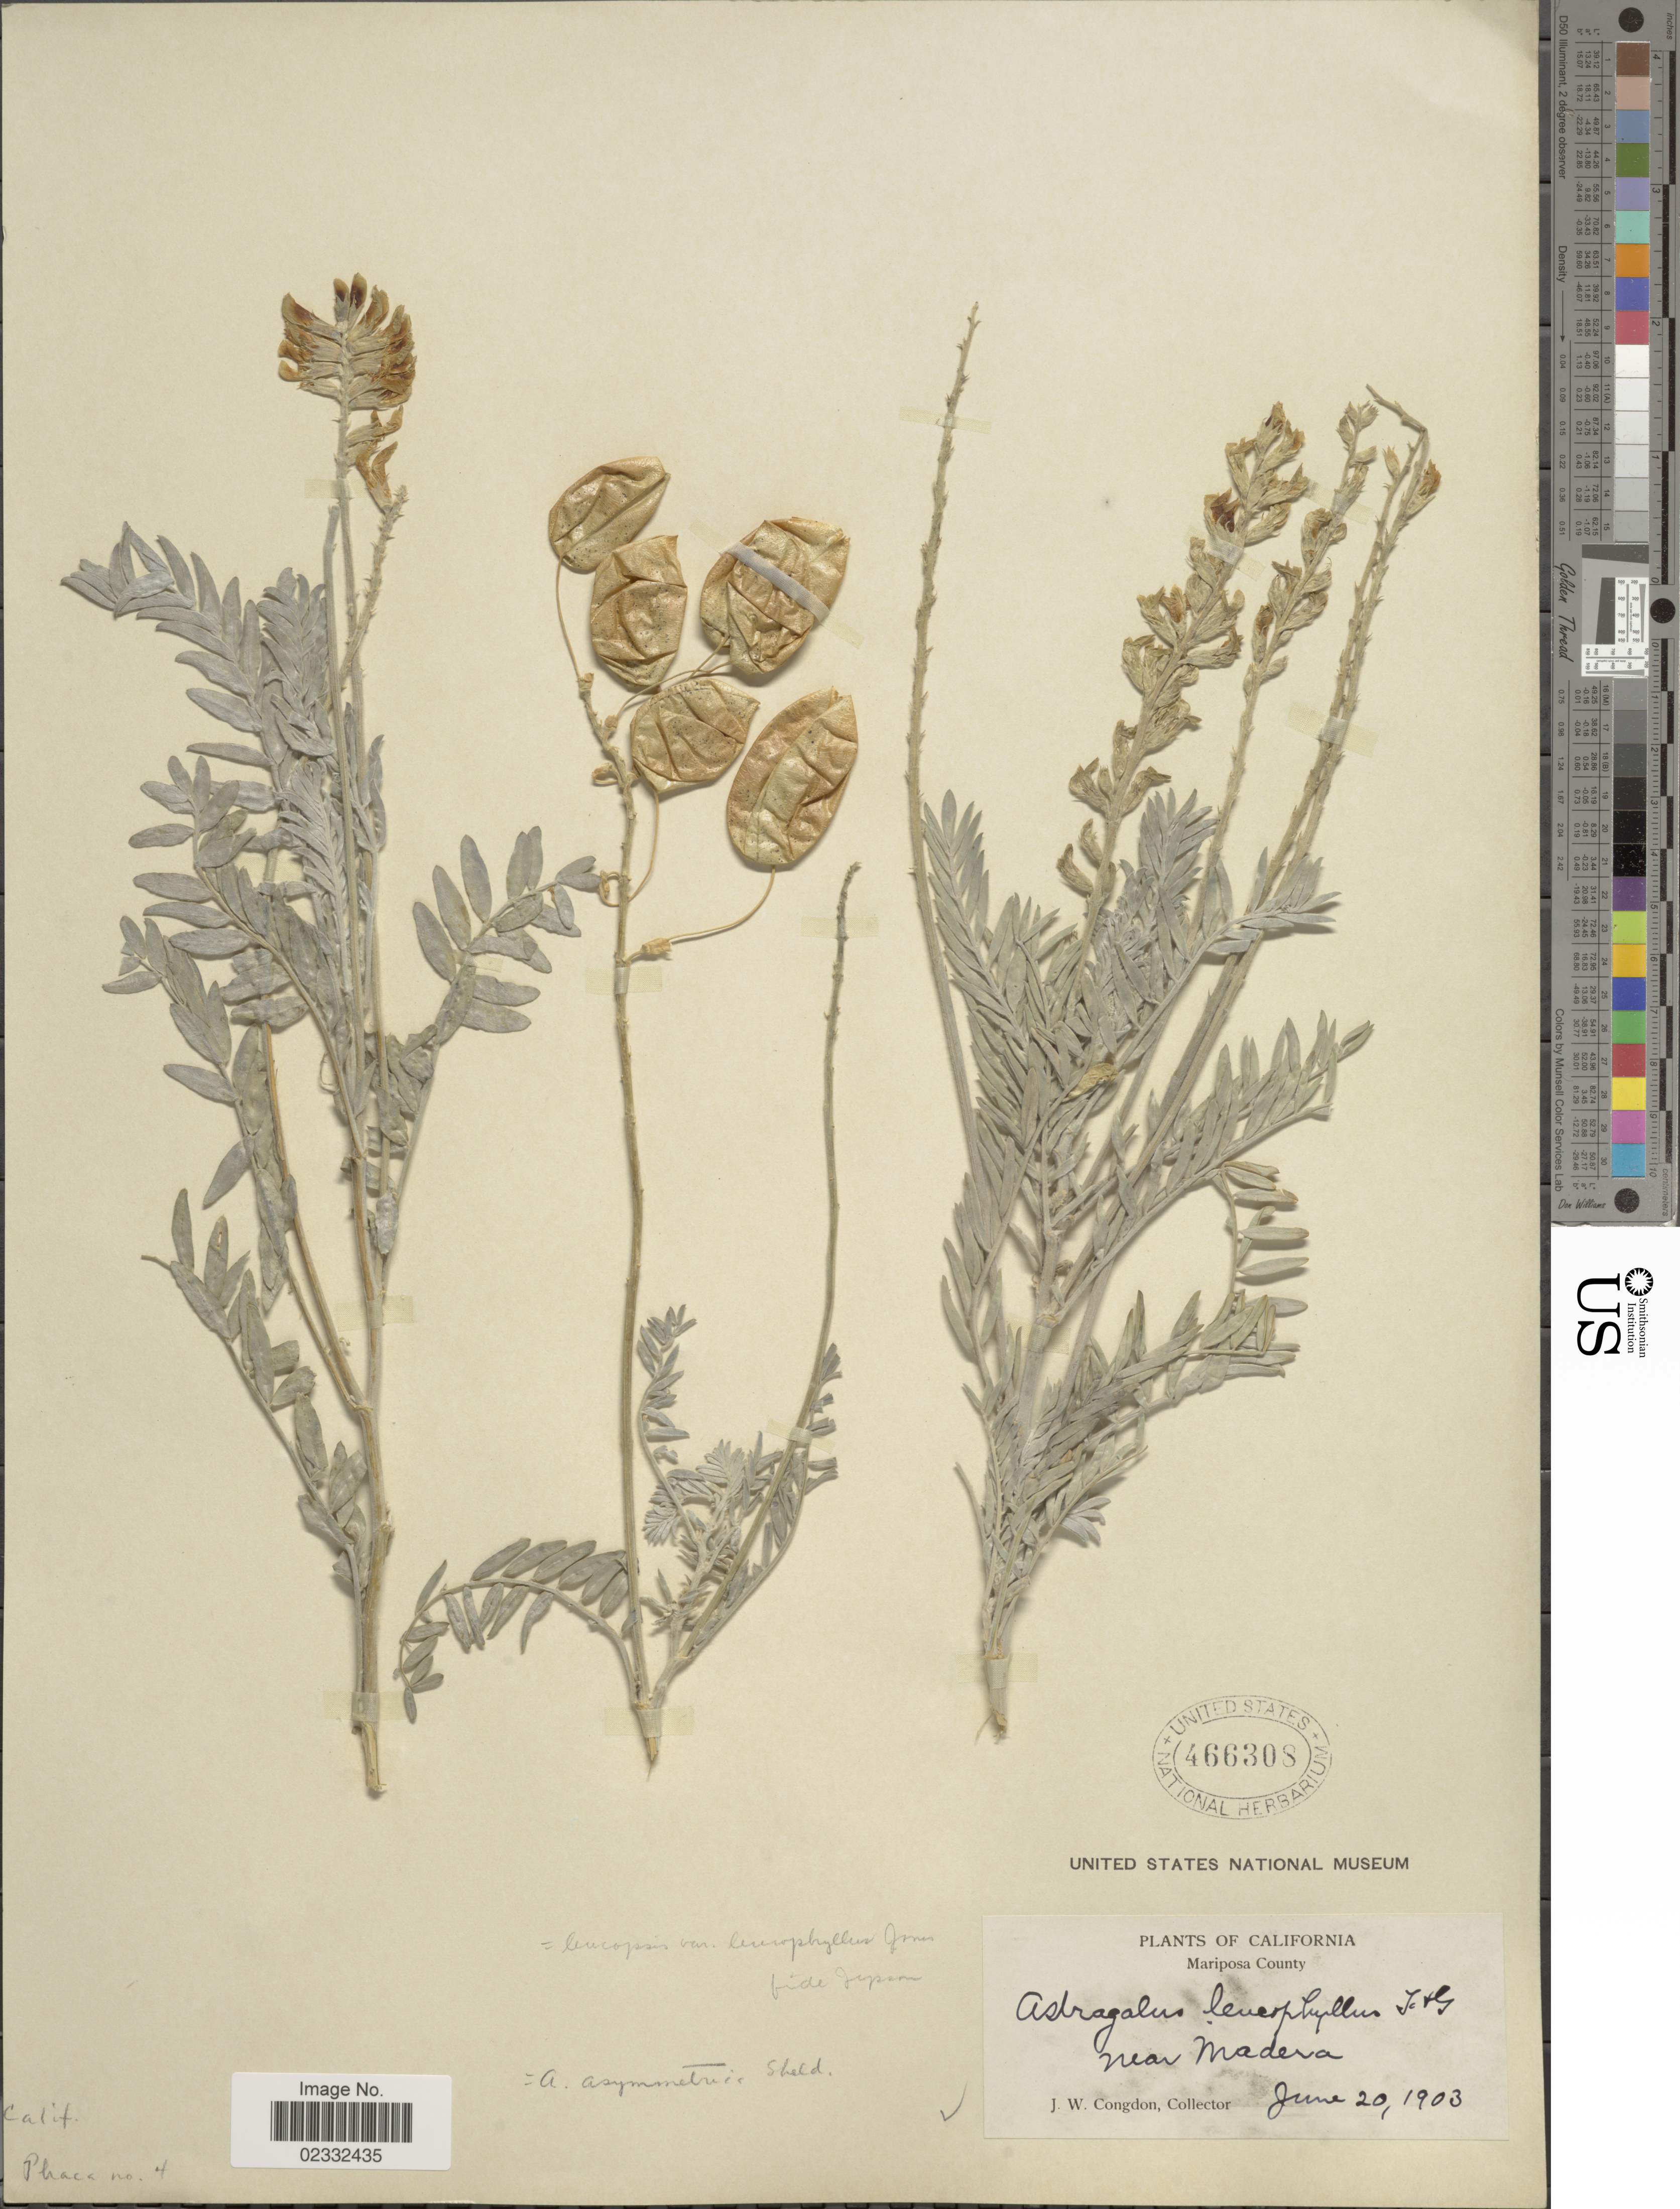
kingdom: Plantae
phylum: Tracheophyta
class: Magnoliopsida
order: Fabales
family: Fabaceae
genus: Astragalus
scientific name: Astragalus leucophyllus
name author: Torr. & A. Gray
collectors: J. W. Congdon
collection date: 1903-06-20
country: United States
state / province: California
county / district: Mariposa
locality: California, Mariposa County, near Madera.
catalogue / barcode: US 466308